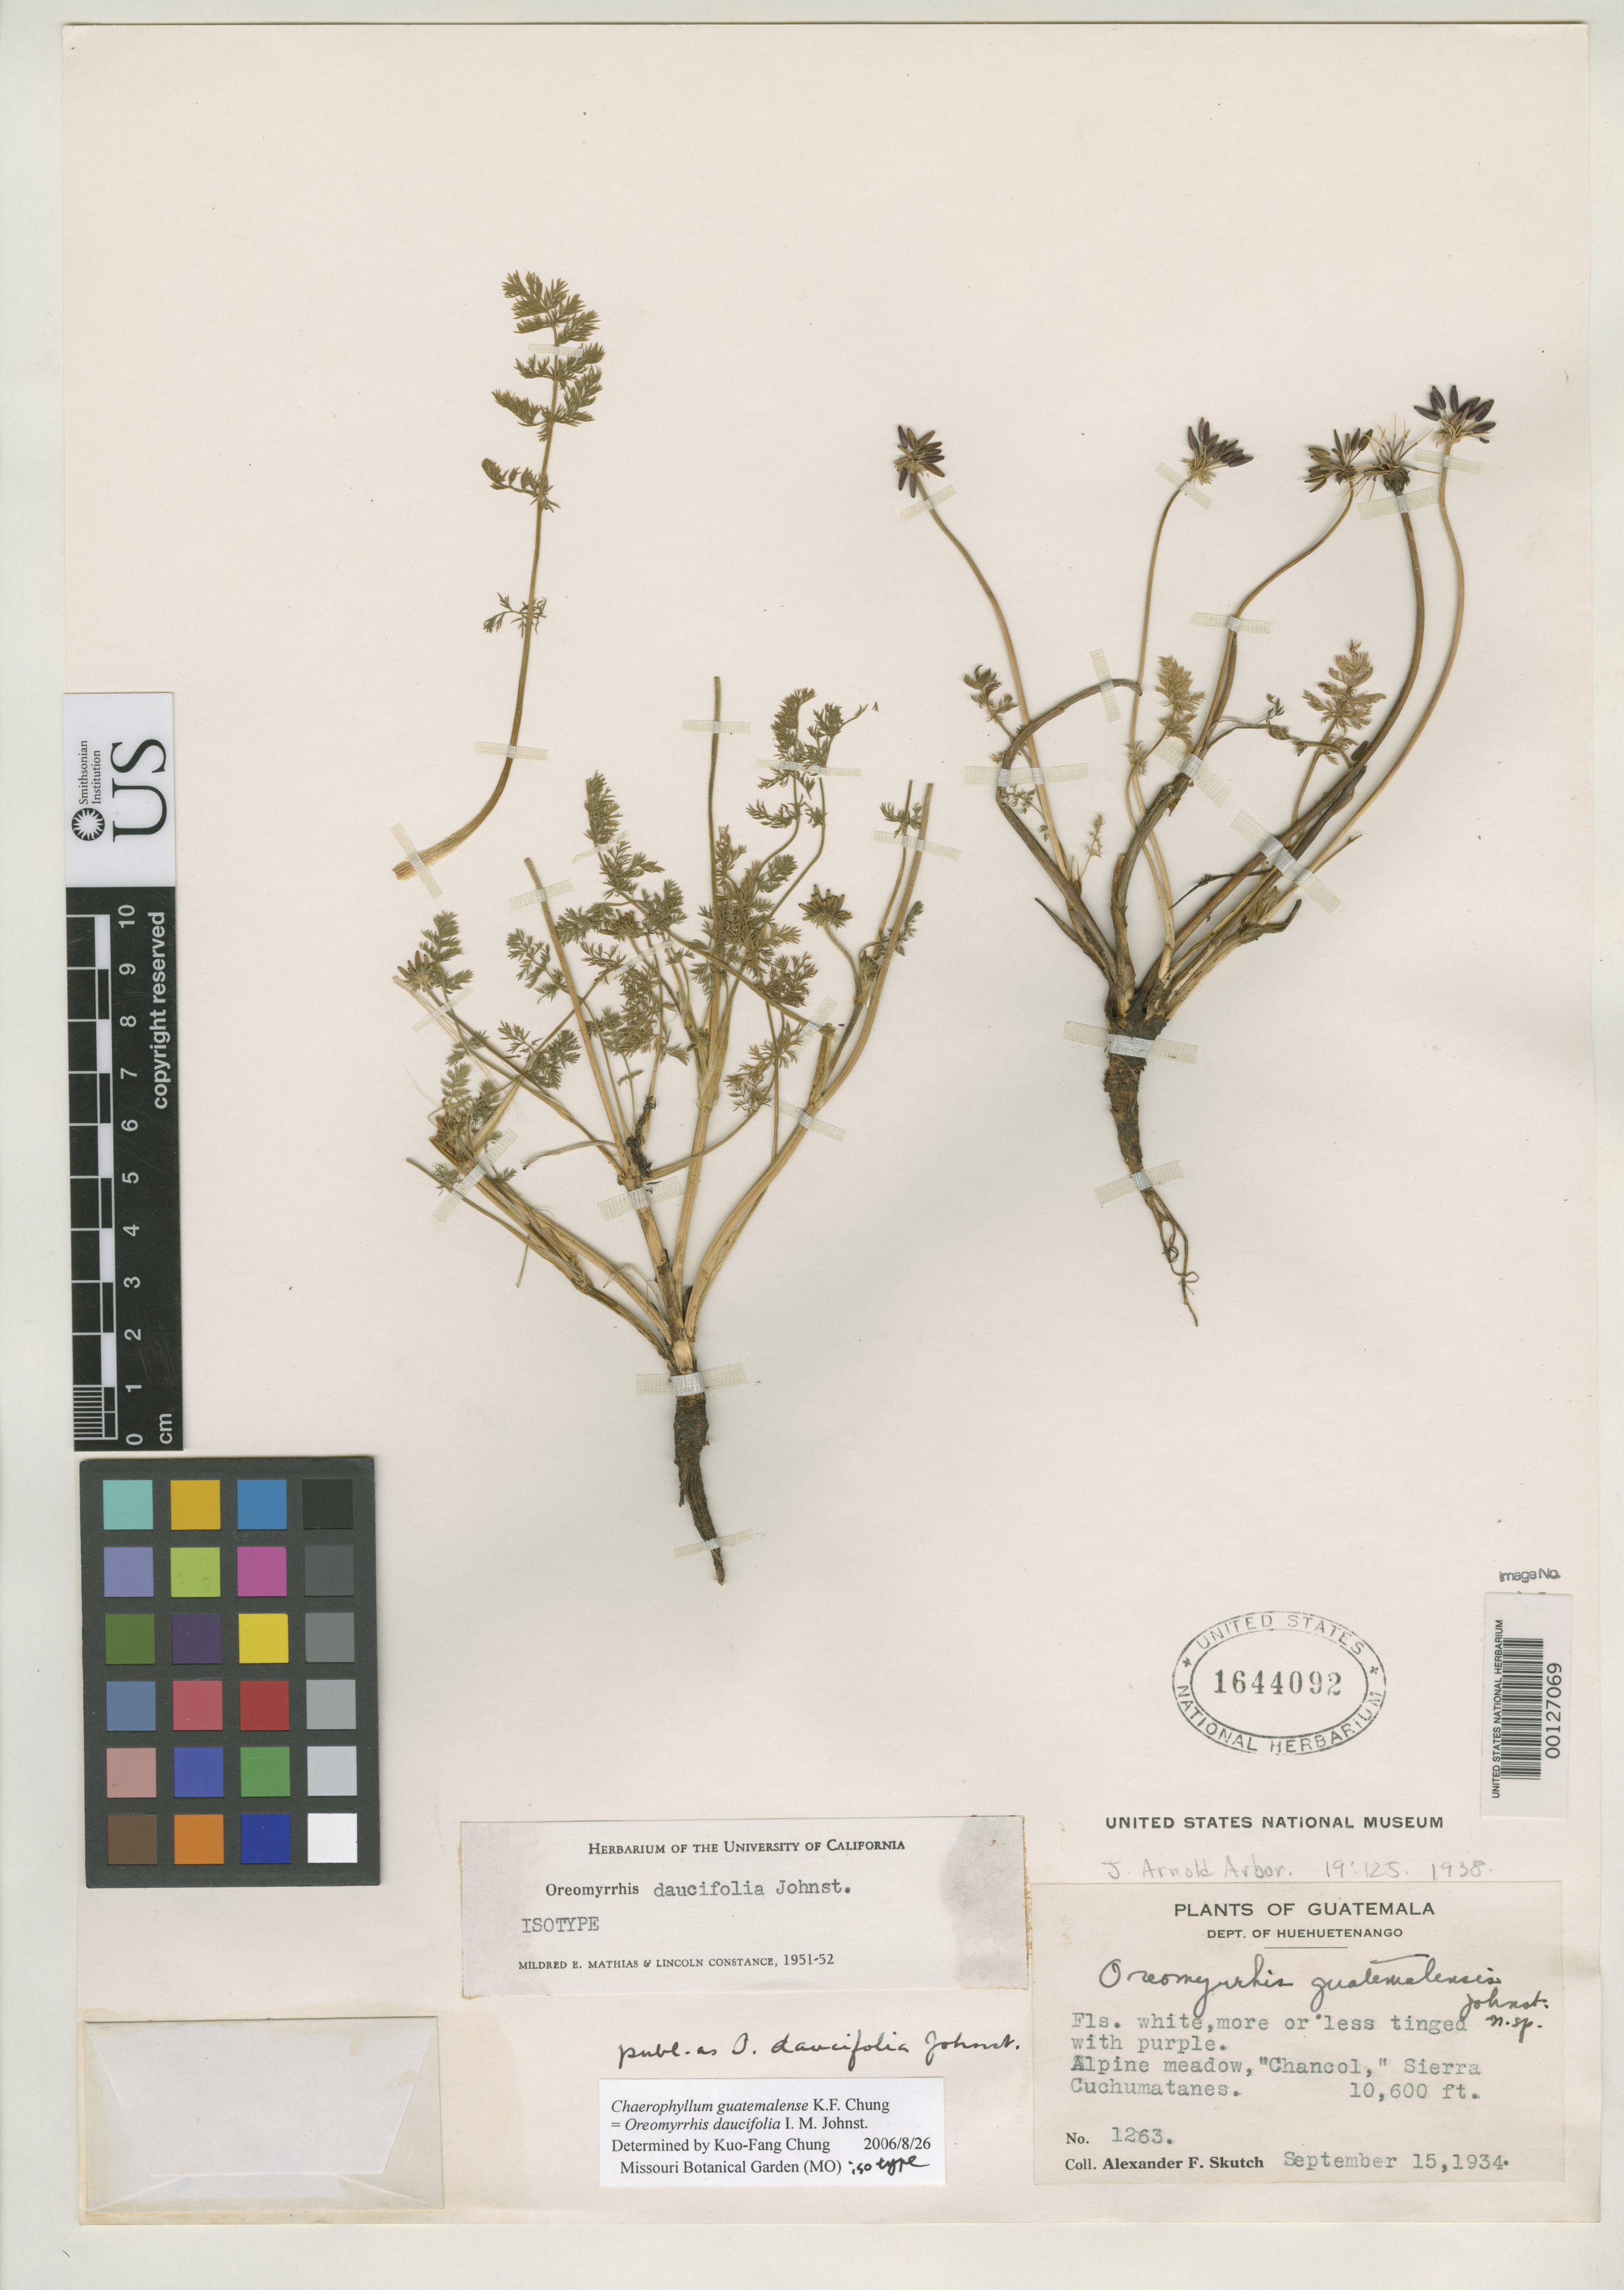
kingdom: Plantae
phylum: Tracheophyta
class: Magnoliopsida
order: Apiales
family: Apiaceae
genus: Oreomyrrhis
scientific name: Oreomyrrhis daucifolia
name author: I.M. Johnst.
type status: Isotype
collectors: A. F. Skutch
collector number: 1263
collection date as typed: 15 Sep 1934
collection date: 1934-09-15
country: Guatemala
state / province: Huehuetenango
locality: Alpine meadow, "Chancol," Sierra Cuchumatanes.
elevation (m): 3231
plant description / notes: Also a type of Chaerophyllum guatemalense K.F. Chung, nom. nov.; Based on Oreomyrrhis daucifolia I.M. Johnst., non Chaerophyllum daucifolium Desf. (1829).; Also a type of Oreomyrrhis daucifolia I.M. Johnst. (non Chaerophyllum daucifolium Desf.).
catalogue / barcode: US 1644092